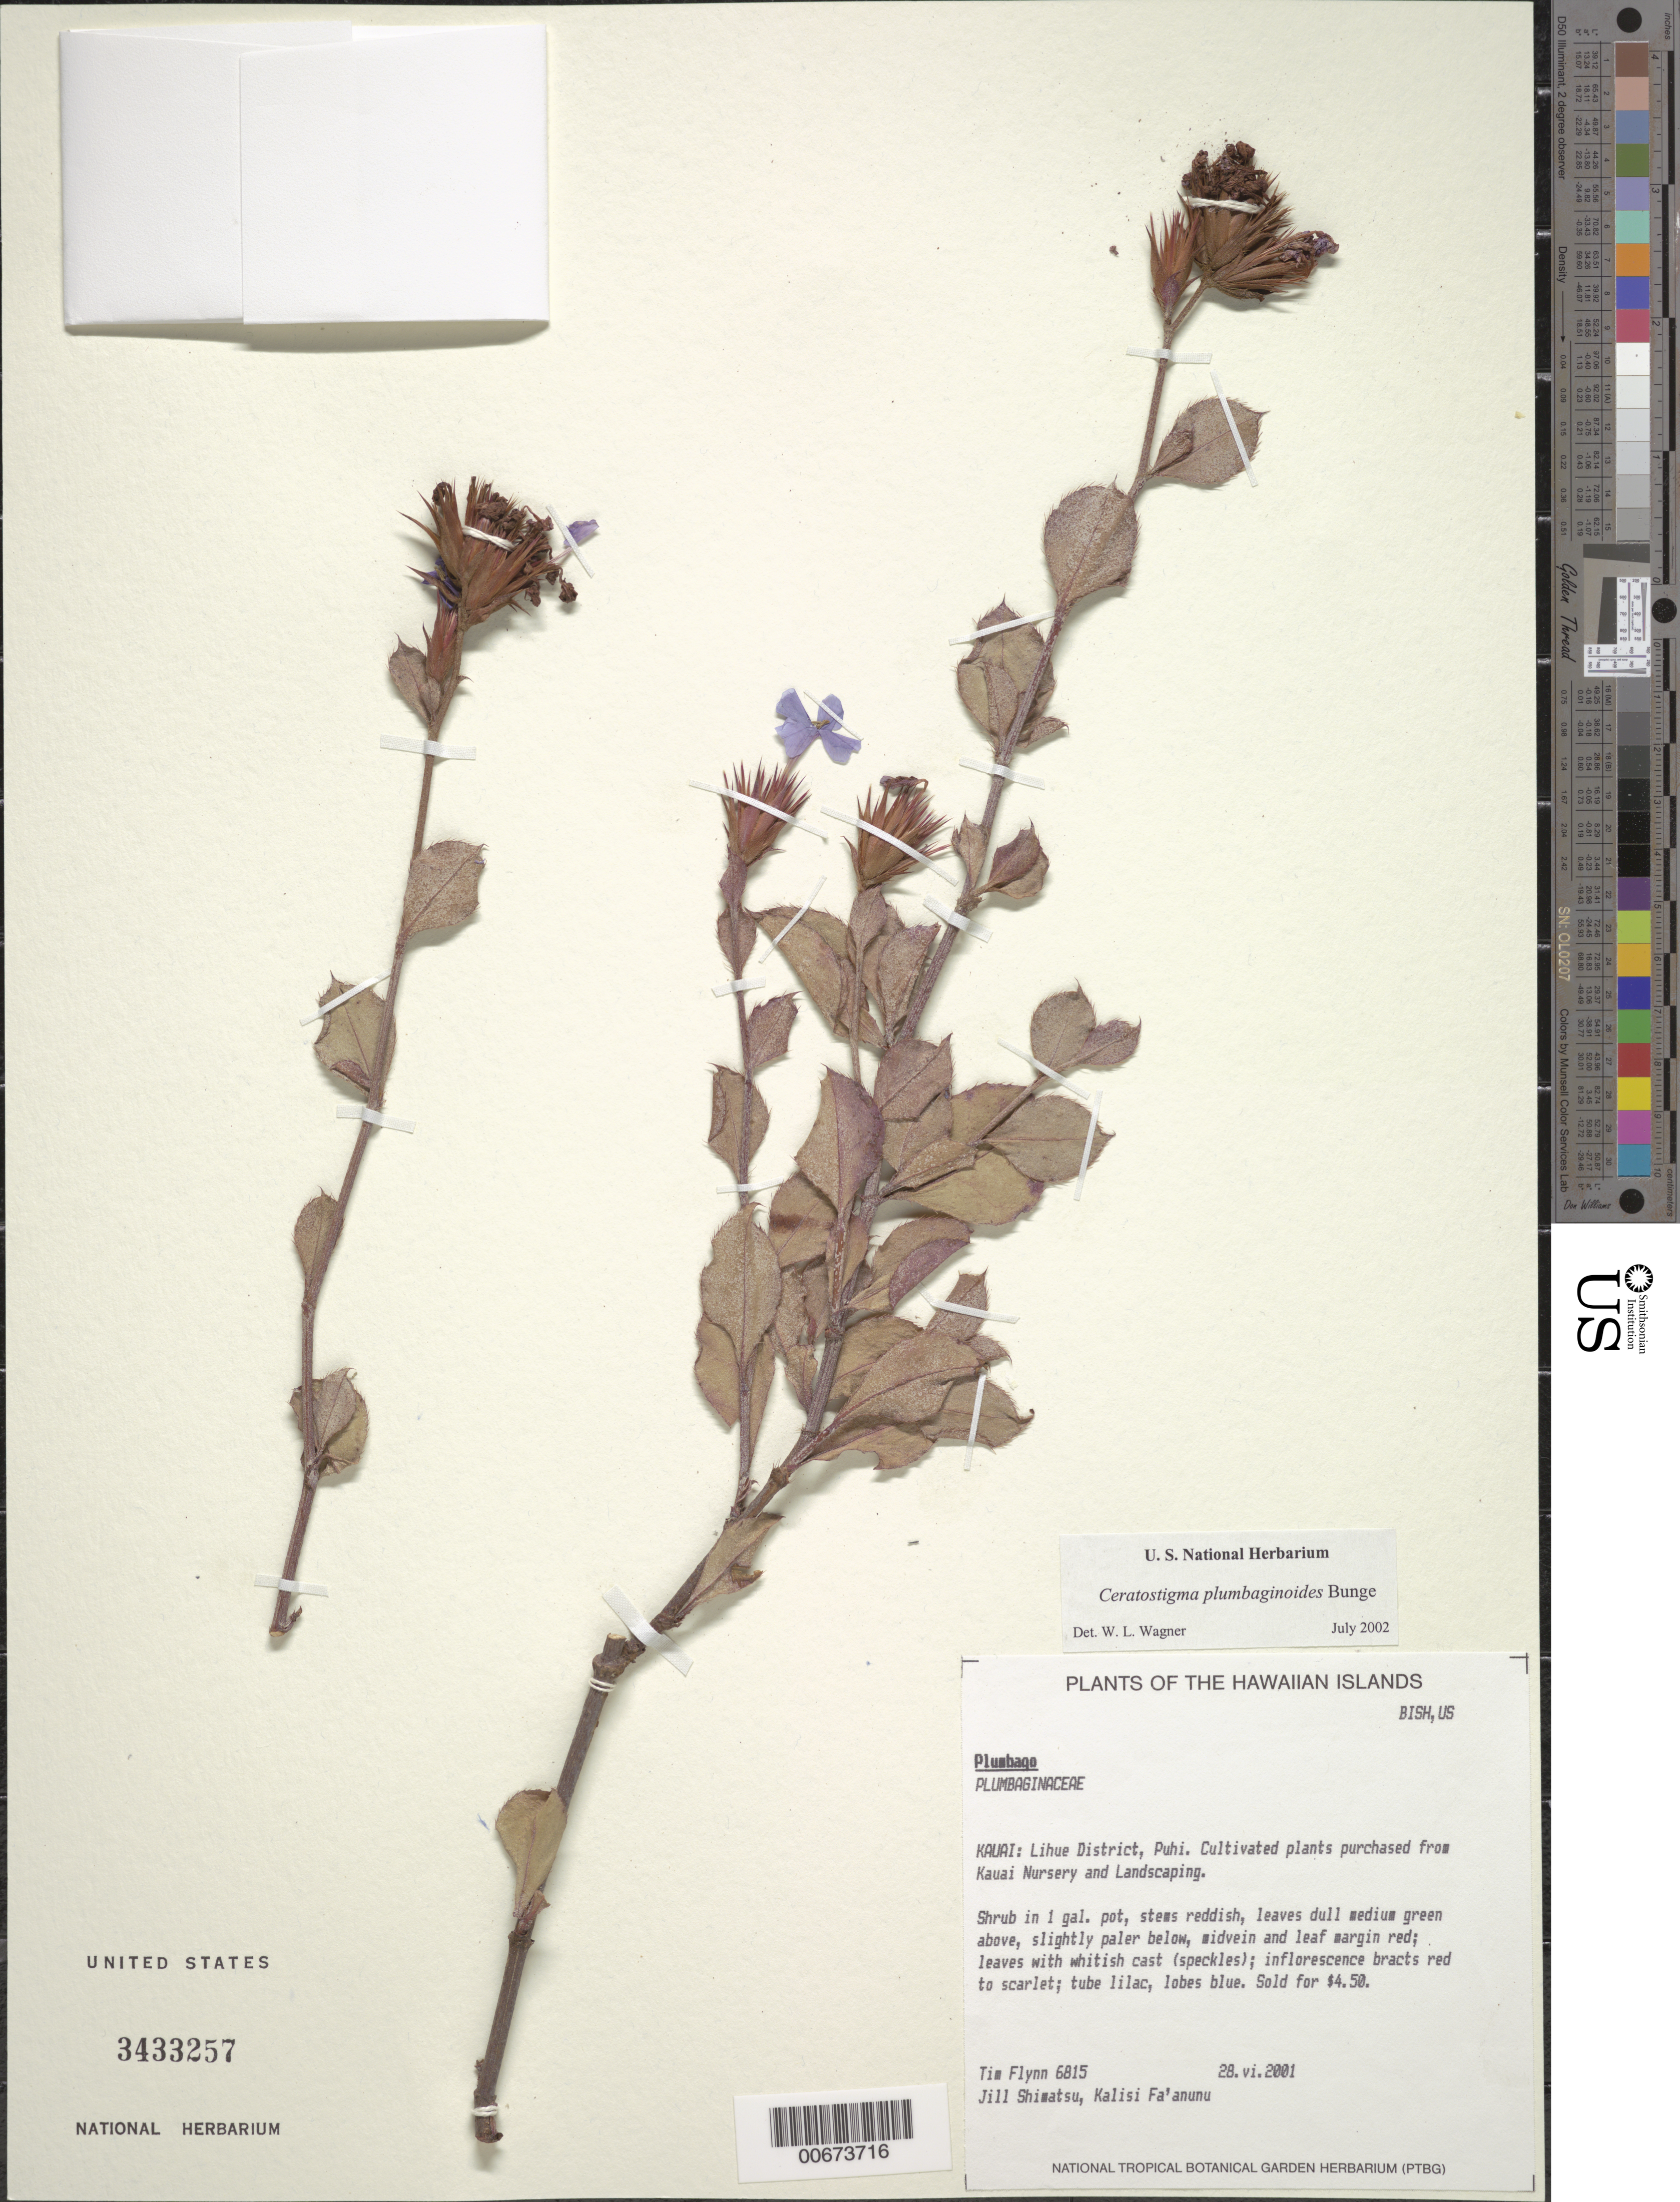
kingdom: Plantae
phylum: Tracheophyta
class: Magnoliopsida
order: Caryophyllales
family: Plumbaginaceae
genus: Ceratostigma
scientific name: Ceratostigma plumbaginoides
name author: Bunge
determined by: Wagner, W. L., (BOT), Smithsonian Institution - National Museum of Natural History (UNITED STATES)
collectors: T. W. Flynn, J. Shimatsu & K. Fa'anunu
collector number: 6815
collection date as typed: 28 Jun 2001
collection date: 2001-06-28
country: United States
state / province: Hawaii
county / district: Kauai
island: Kaua'i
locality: Lihue Dristrict, Puhi. Cultivated plants purchased from Kauai nursery and Landscaping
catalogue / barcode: US 3433257